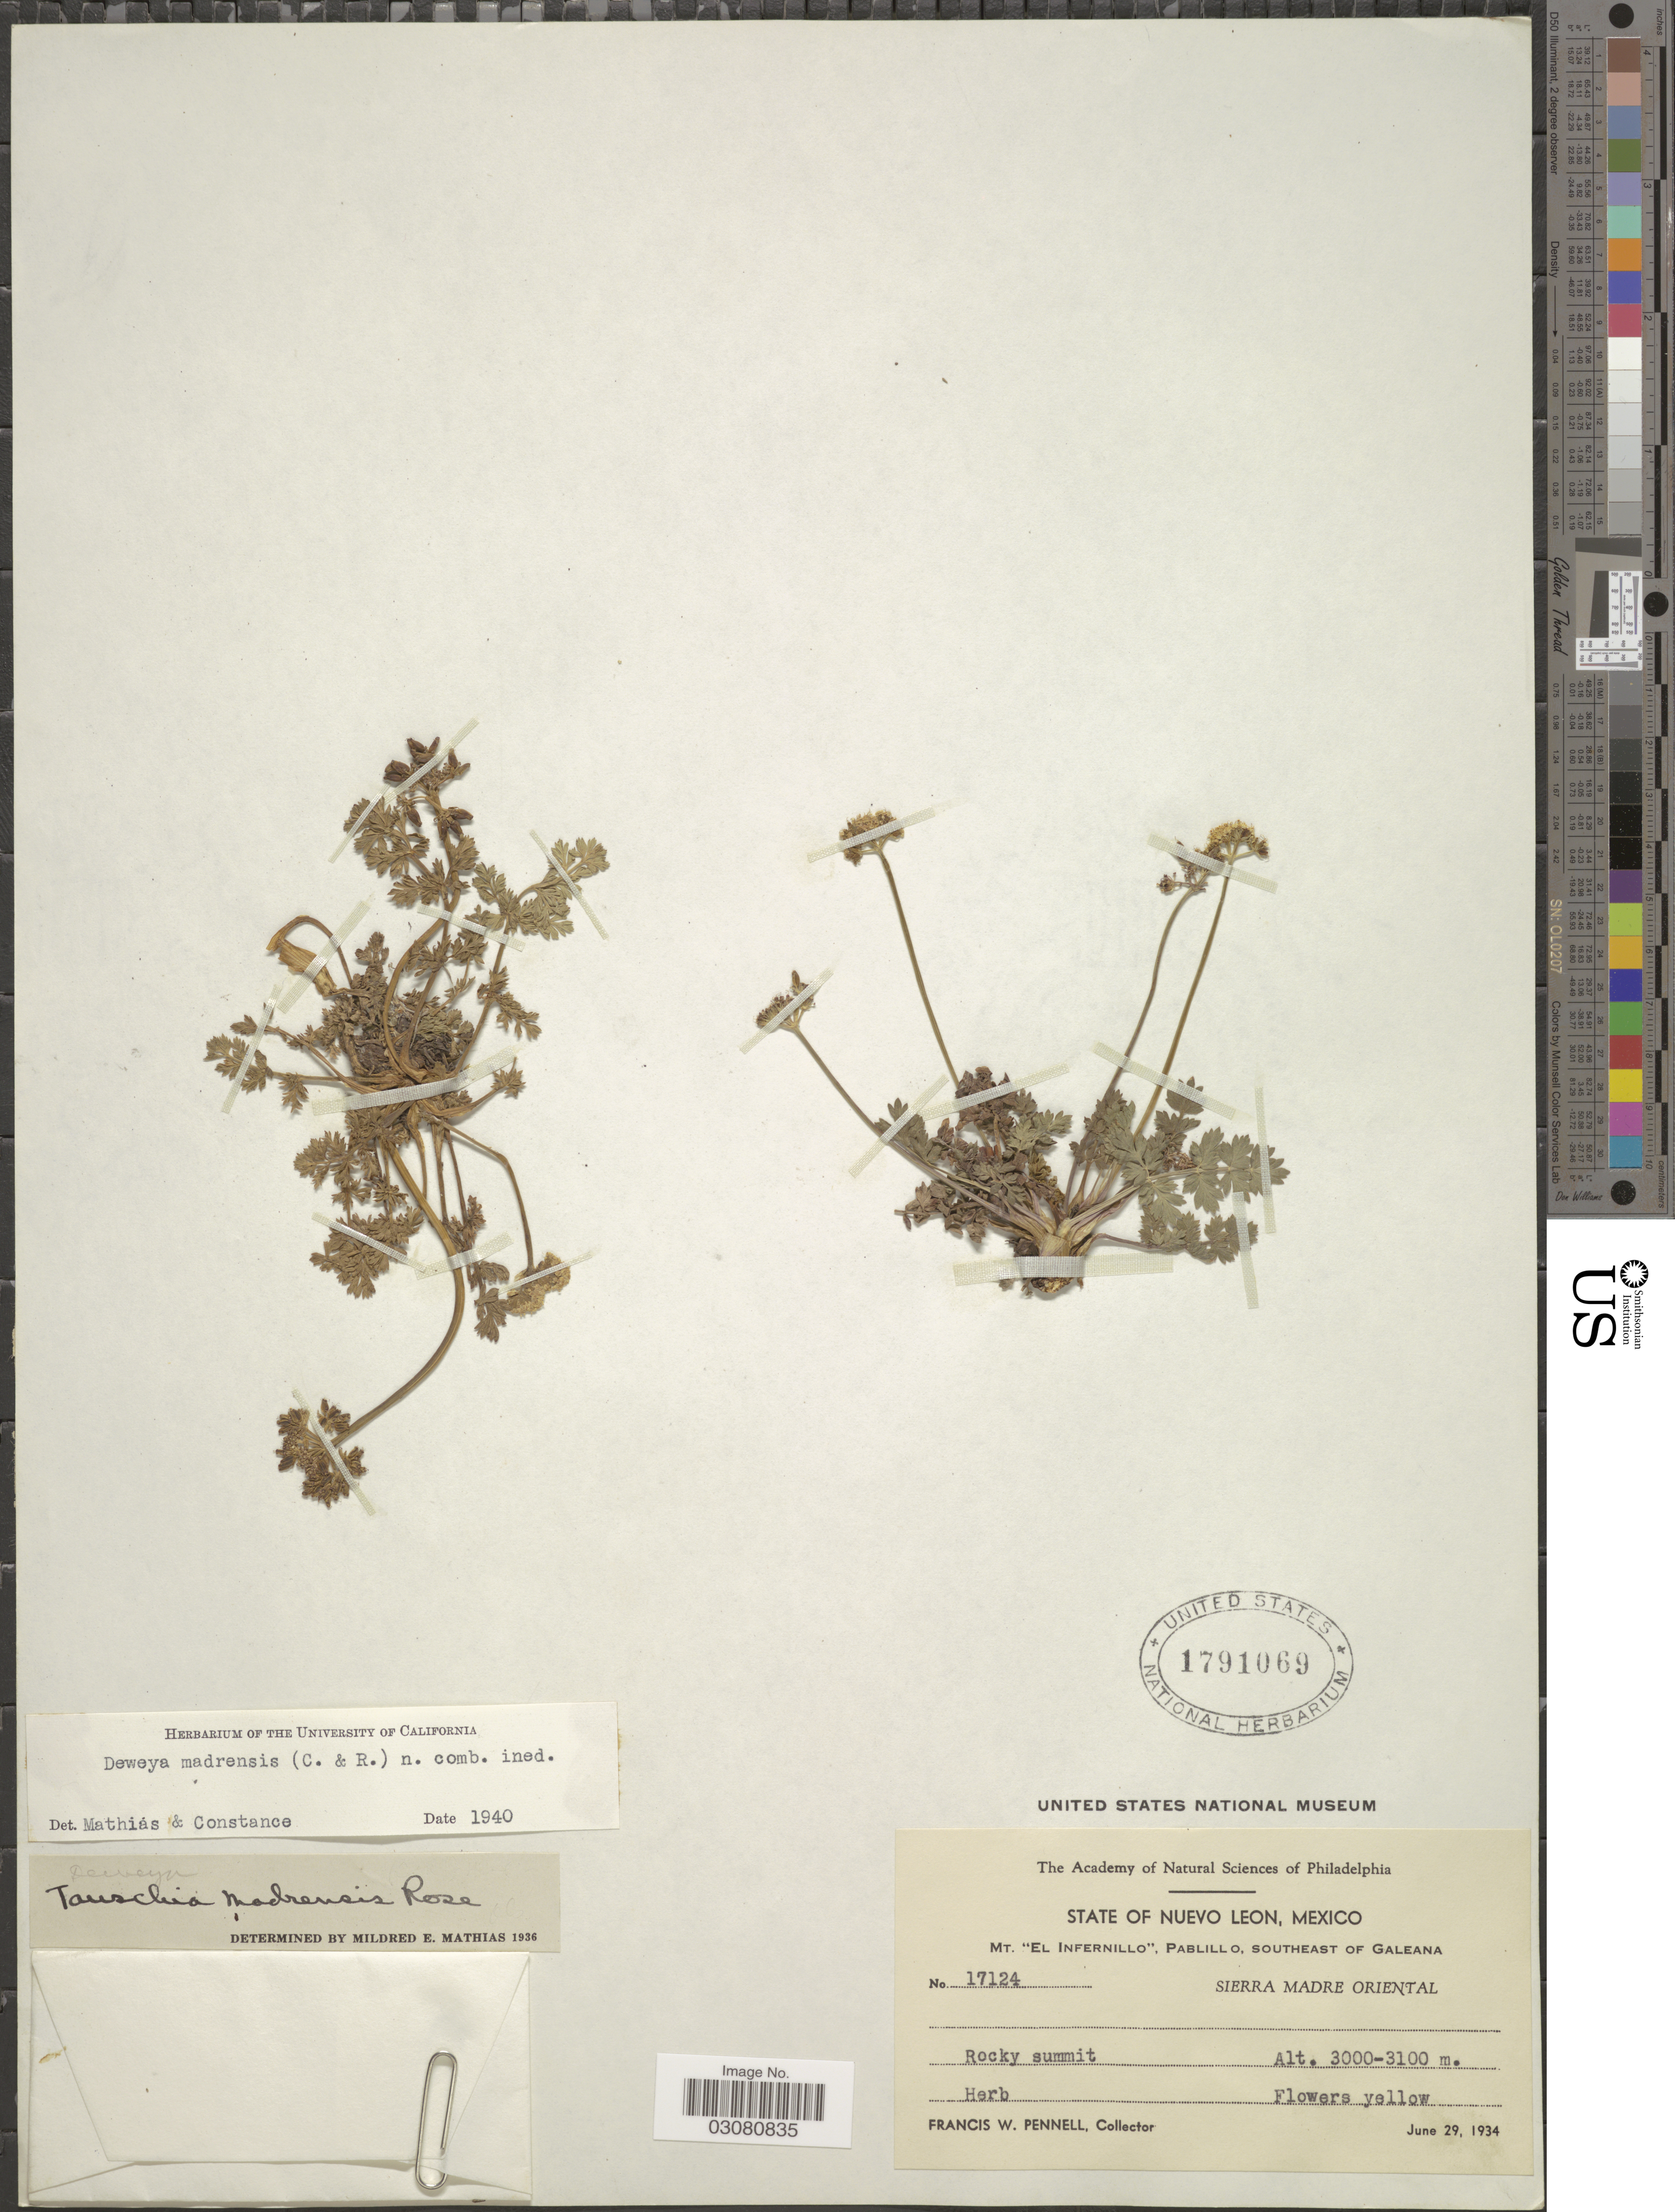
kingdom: Plantae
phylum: Tracheophyta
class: Magnoliopsida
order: Apiales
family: Apiaceae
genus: Tauschia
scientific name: Tauschia madrensis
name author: J.M. Coult. & Rose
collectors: F. W. Pennell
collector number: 17124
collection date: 1934-06-29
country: Mexico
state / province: Nuevo León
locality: Mt. "El Infernillo", Pablillo, southeast of Galeana. Sierra Madre Oriental.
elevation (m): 3000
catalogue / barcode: US 1791069